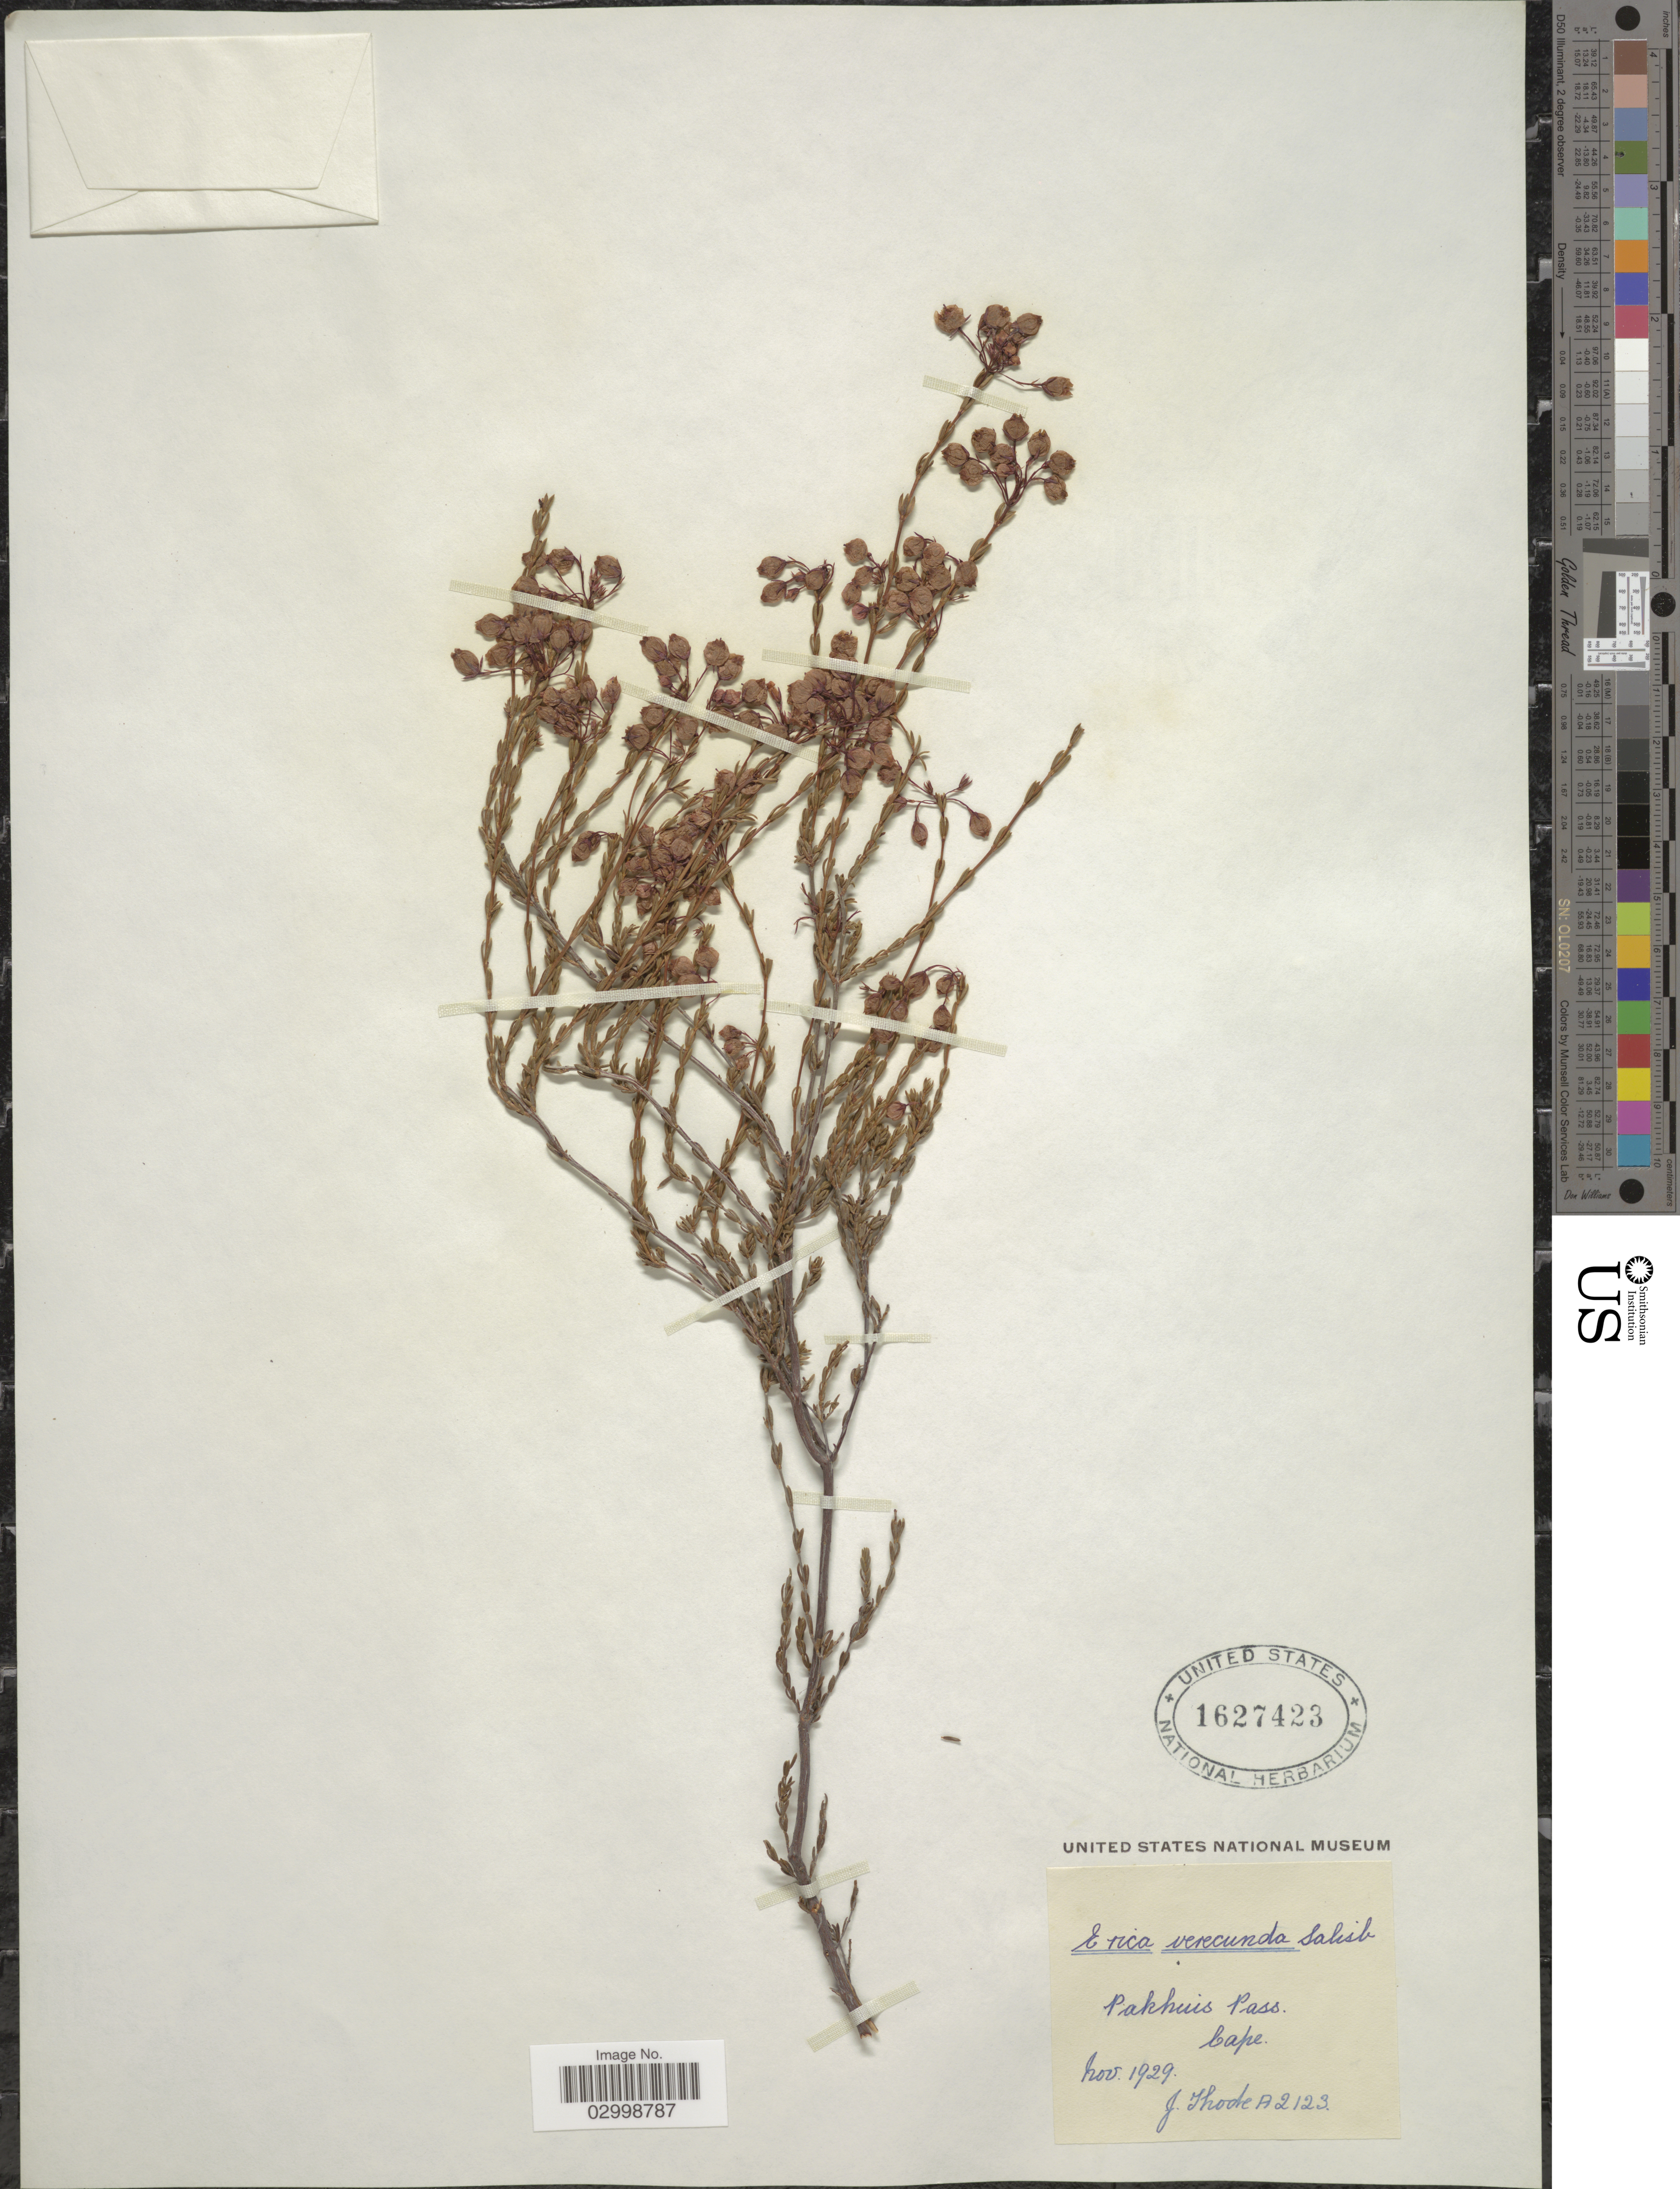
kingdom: Plantae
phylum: Tracheophyta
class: Magnoliopsida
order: Ericales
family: Ericaceae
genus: Erica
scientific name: Erica verecunda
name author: Salisb.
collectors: J. Thode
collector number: A2123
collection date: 1929-11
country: South Africa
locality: Pakhuis Pass. Cape.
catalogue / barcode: US 1627423